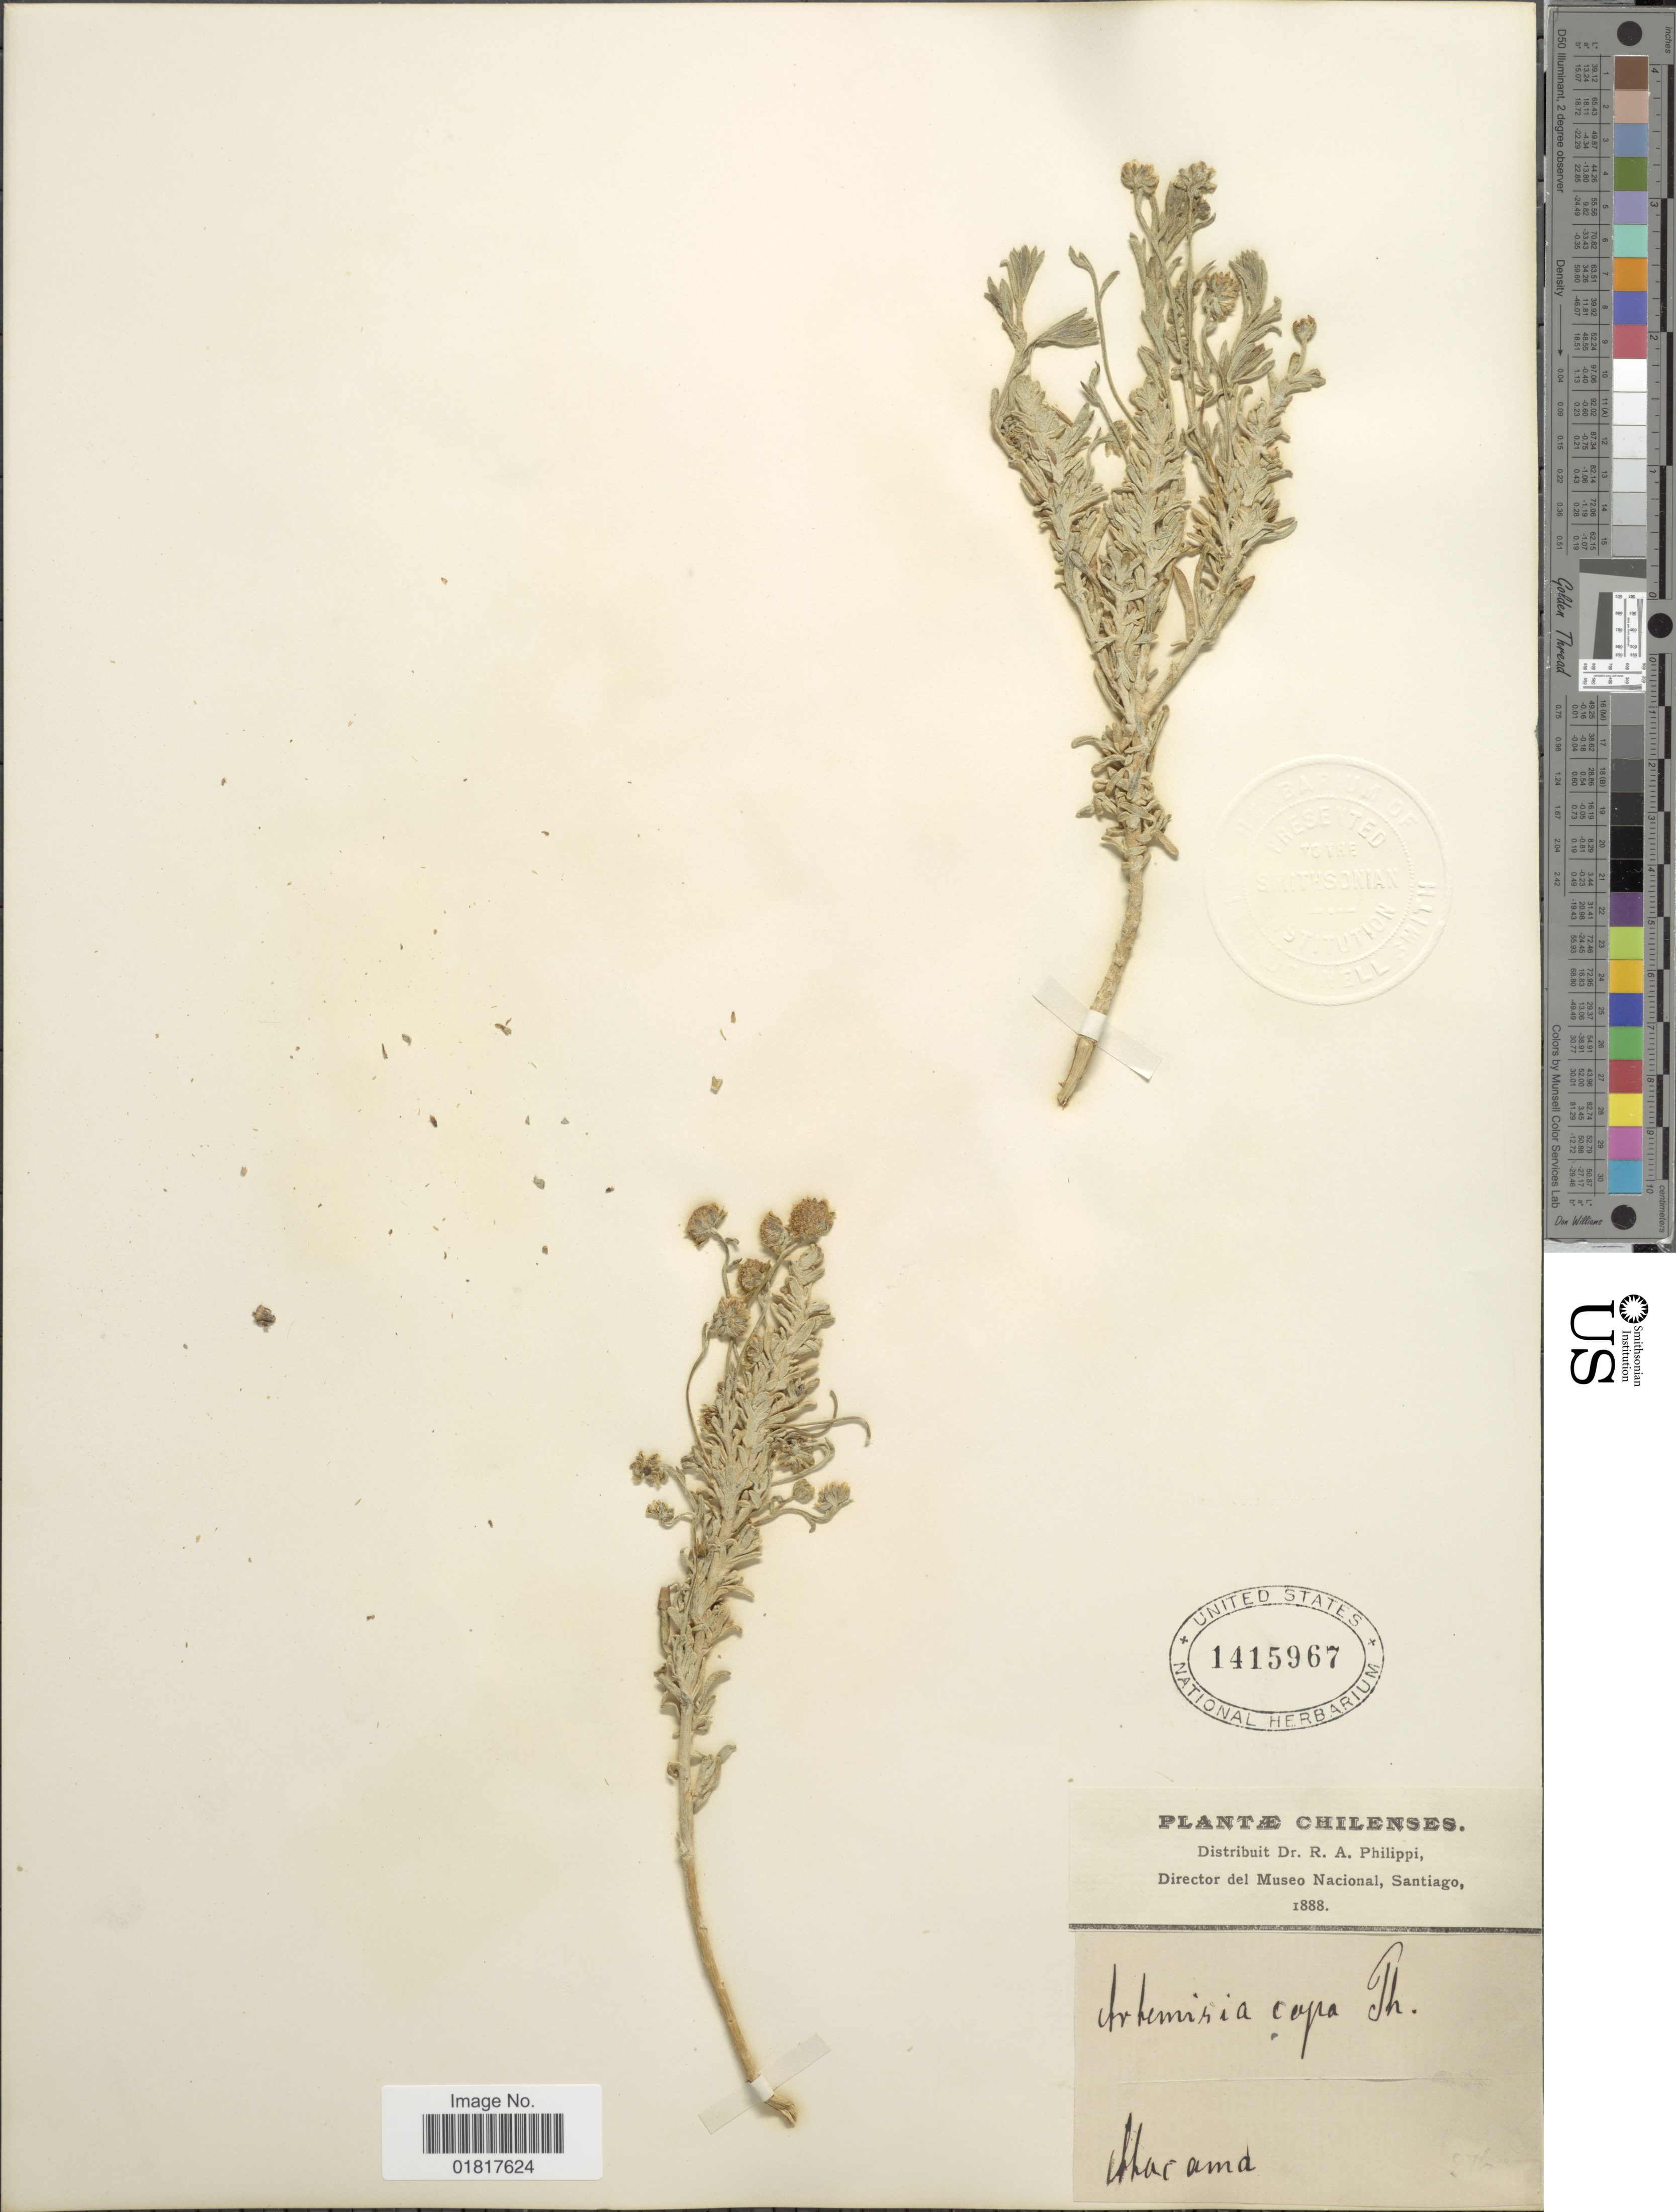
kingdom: Plantae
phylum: Tracheophyta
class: Magnoliopsida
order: Asterales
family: Asteraceae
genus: Artemisia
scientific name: Artemisia copa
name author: Phil.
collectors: R. A. Philippi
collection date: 1888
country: Chile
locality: Atacama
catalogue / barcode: US 1415967